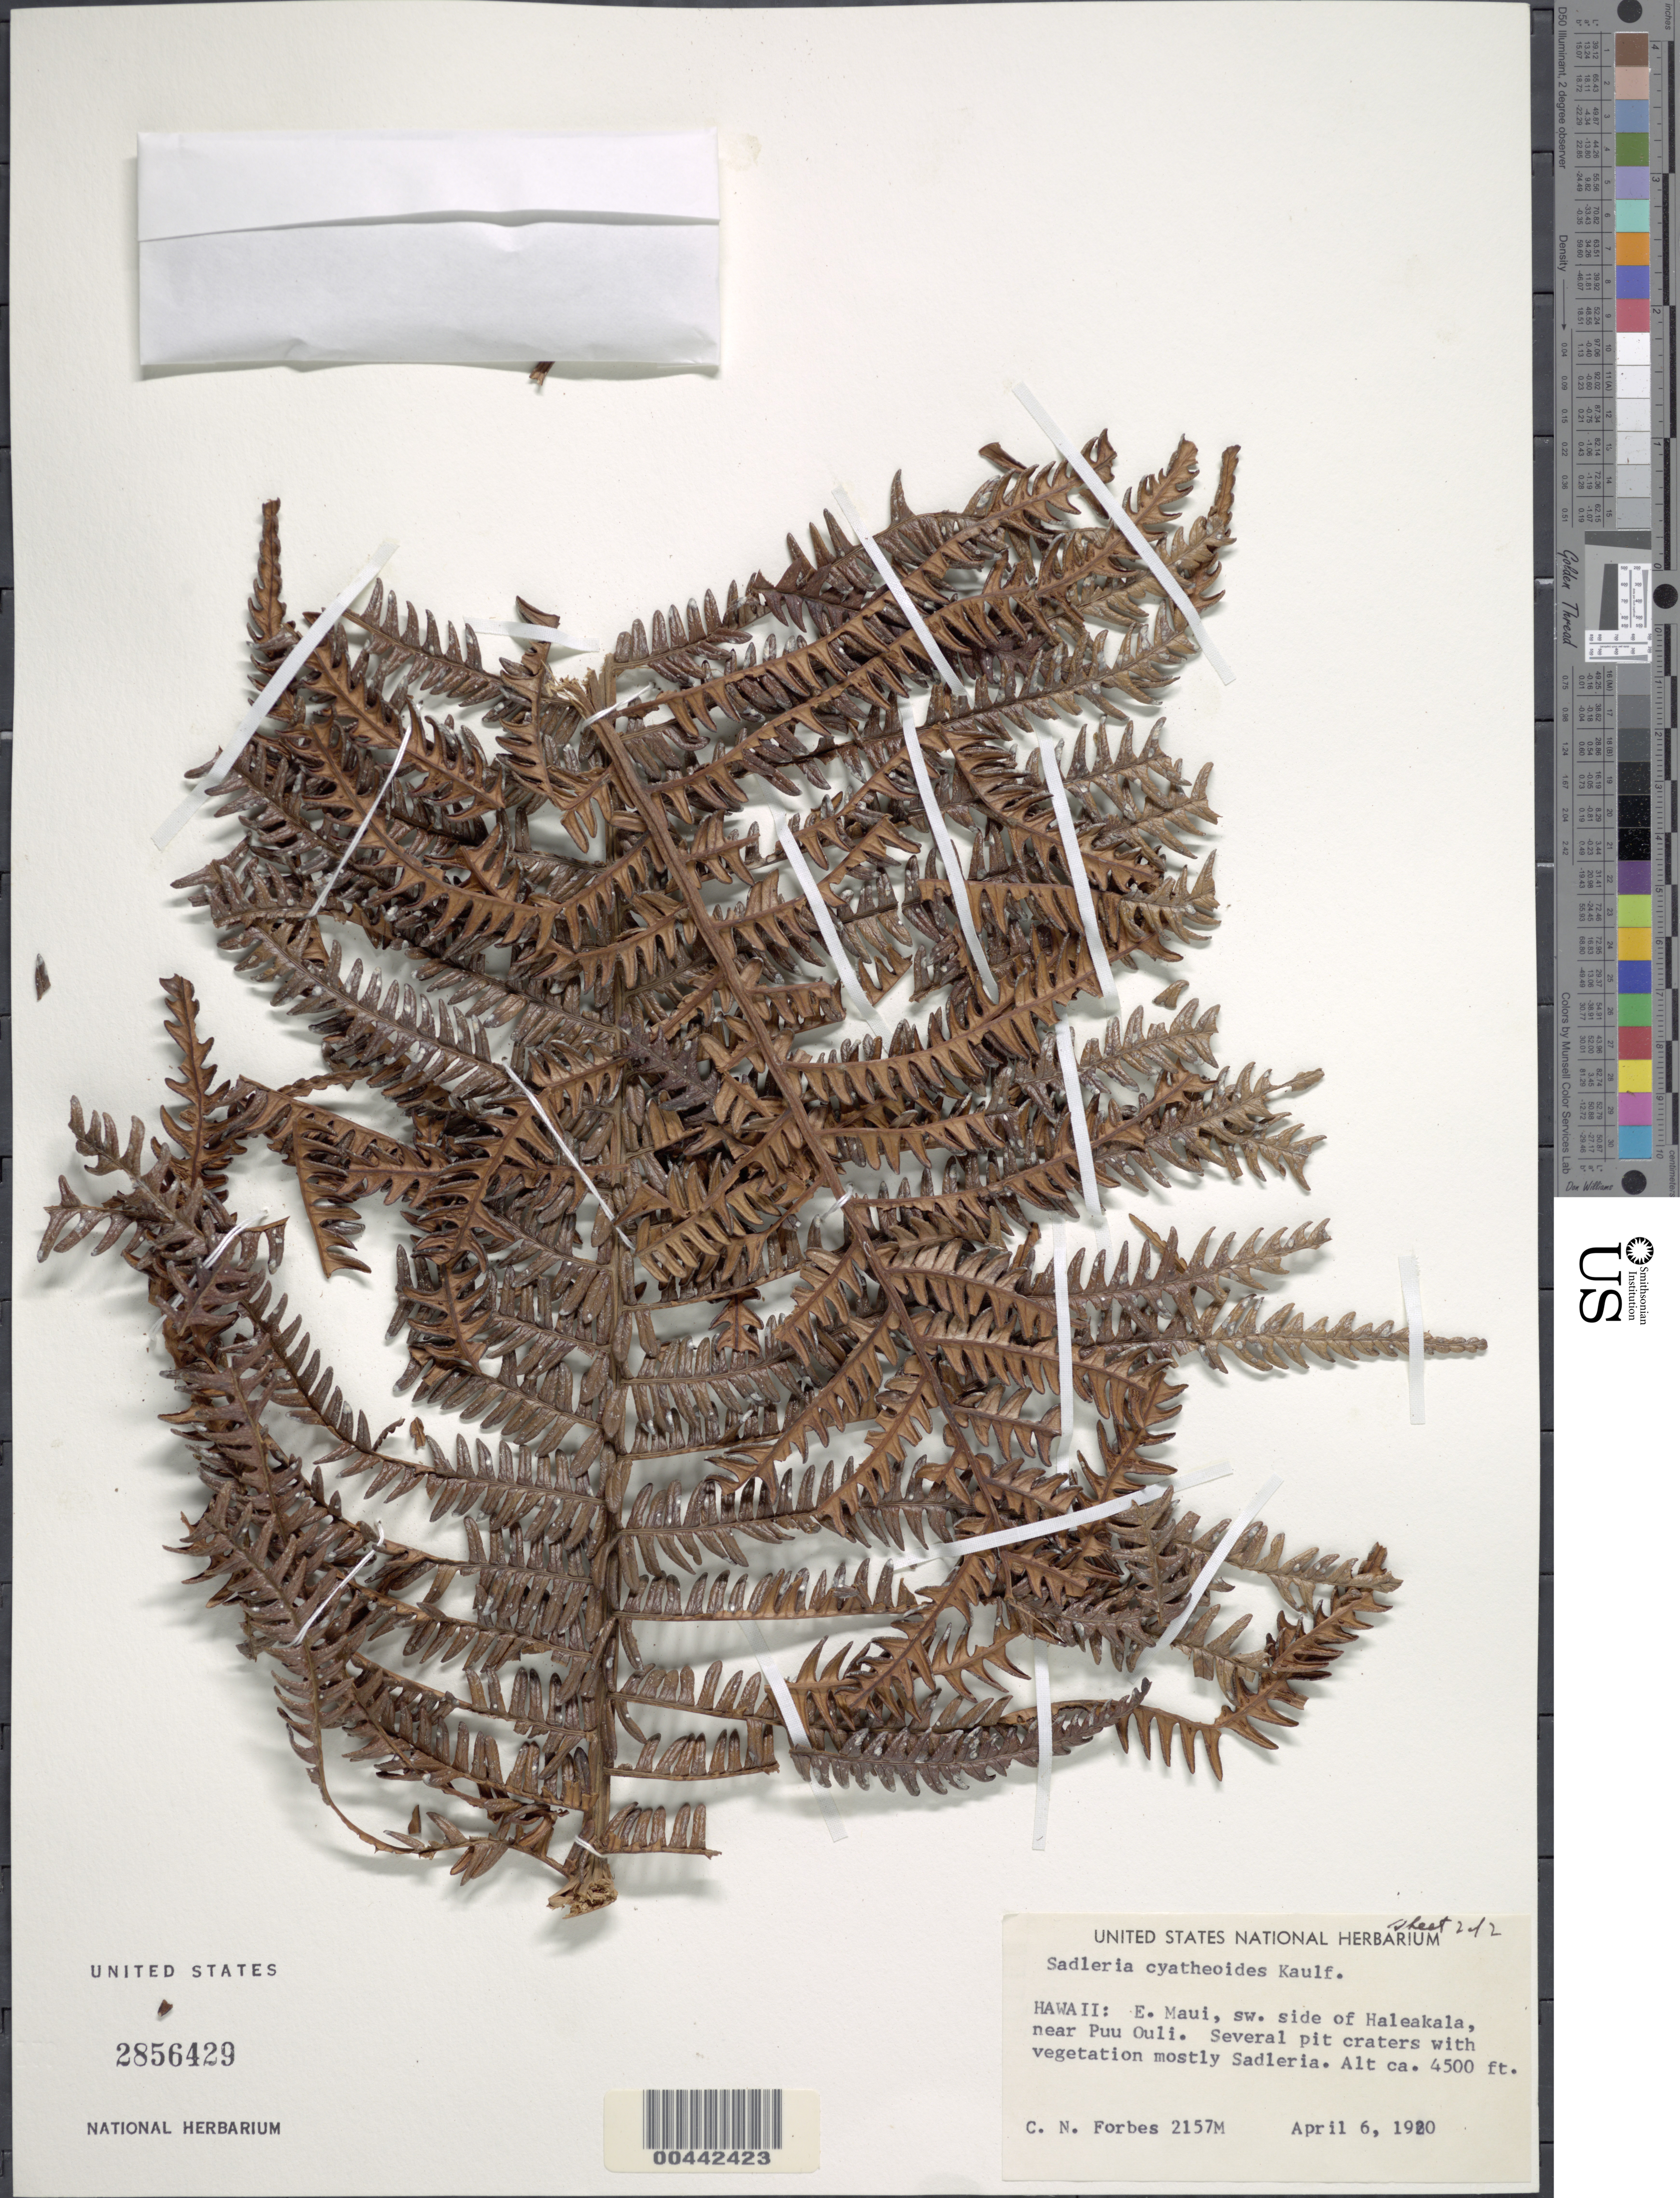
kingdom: Plantae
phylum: Tracheophyta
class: Polypodiopsida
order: Polypodiales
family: Blechnaceae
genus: Sadleria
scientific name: Sadleria cyatheoides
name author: Kaulf.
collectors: C. N. Forbes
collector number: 2157.M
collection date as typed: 6 Apr 1980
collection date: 1980-04-06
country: United States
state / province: Hawaii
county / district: Maui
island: Maui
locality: E Maui, SW side of Haleakala, near Puu Ouli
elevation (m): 1372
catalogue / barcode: US 2856429